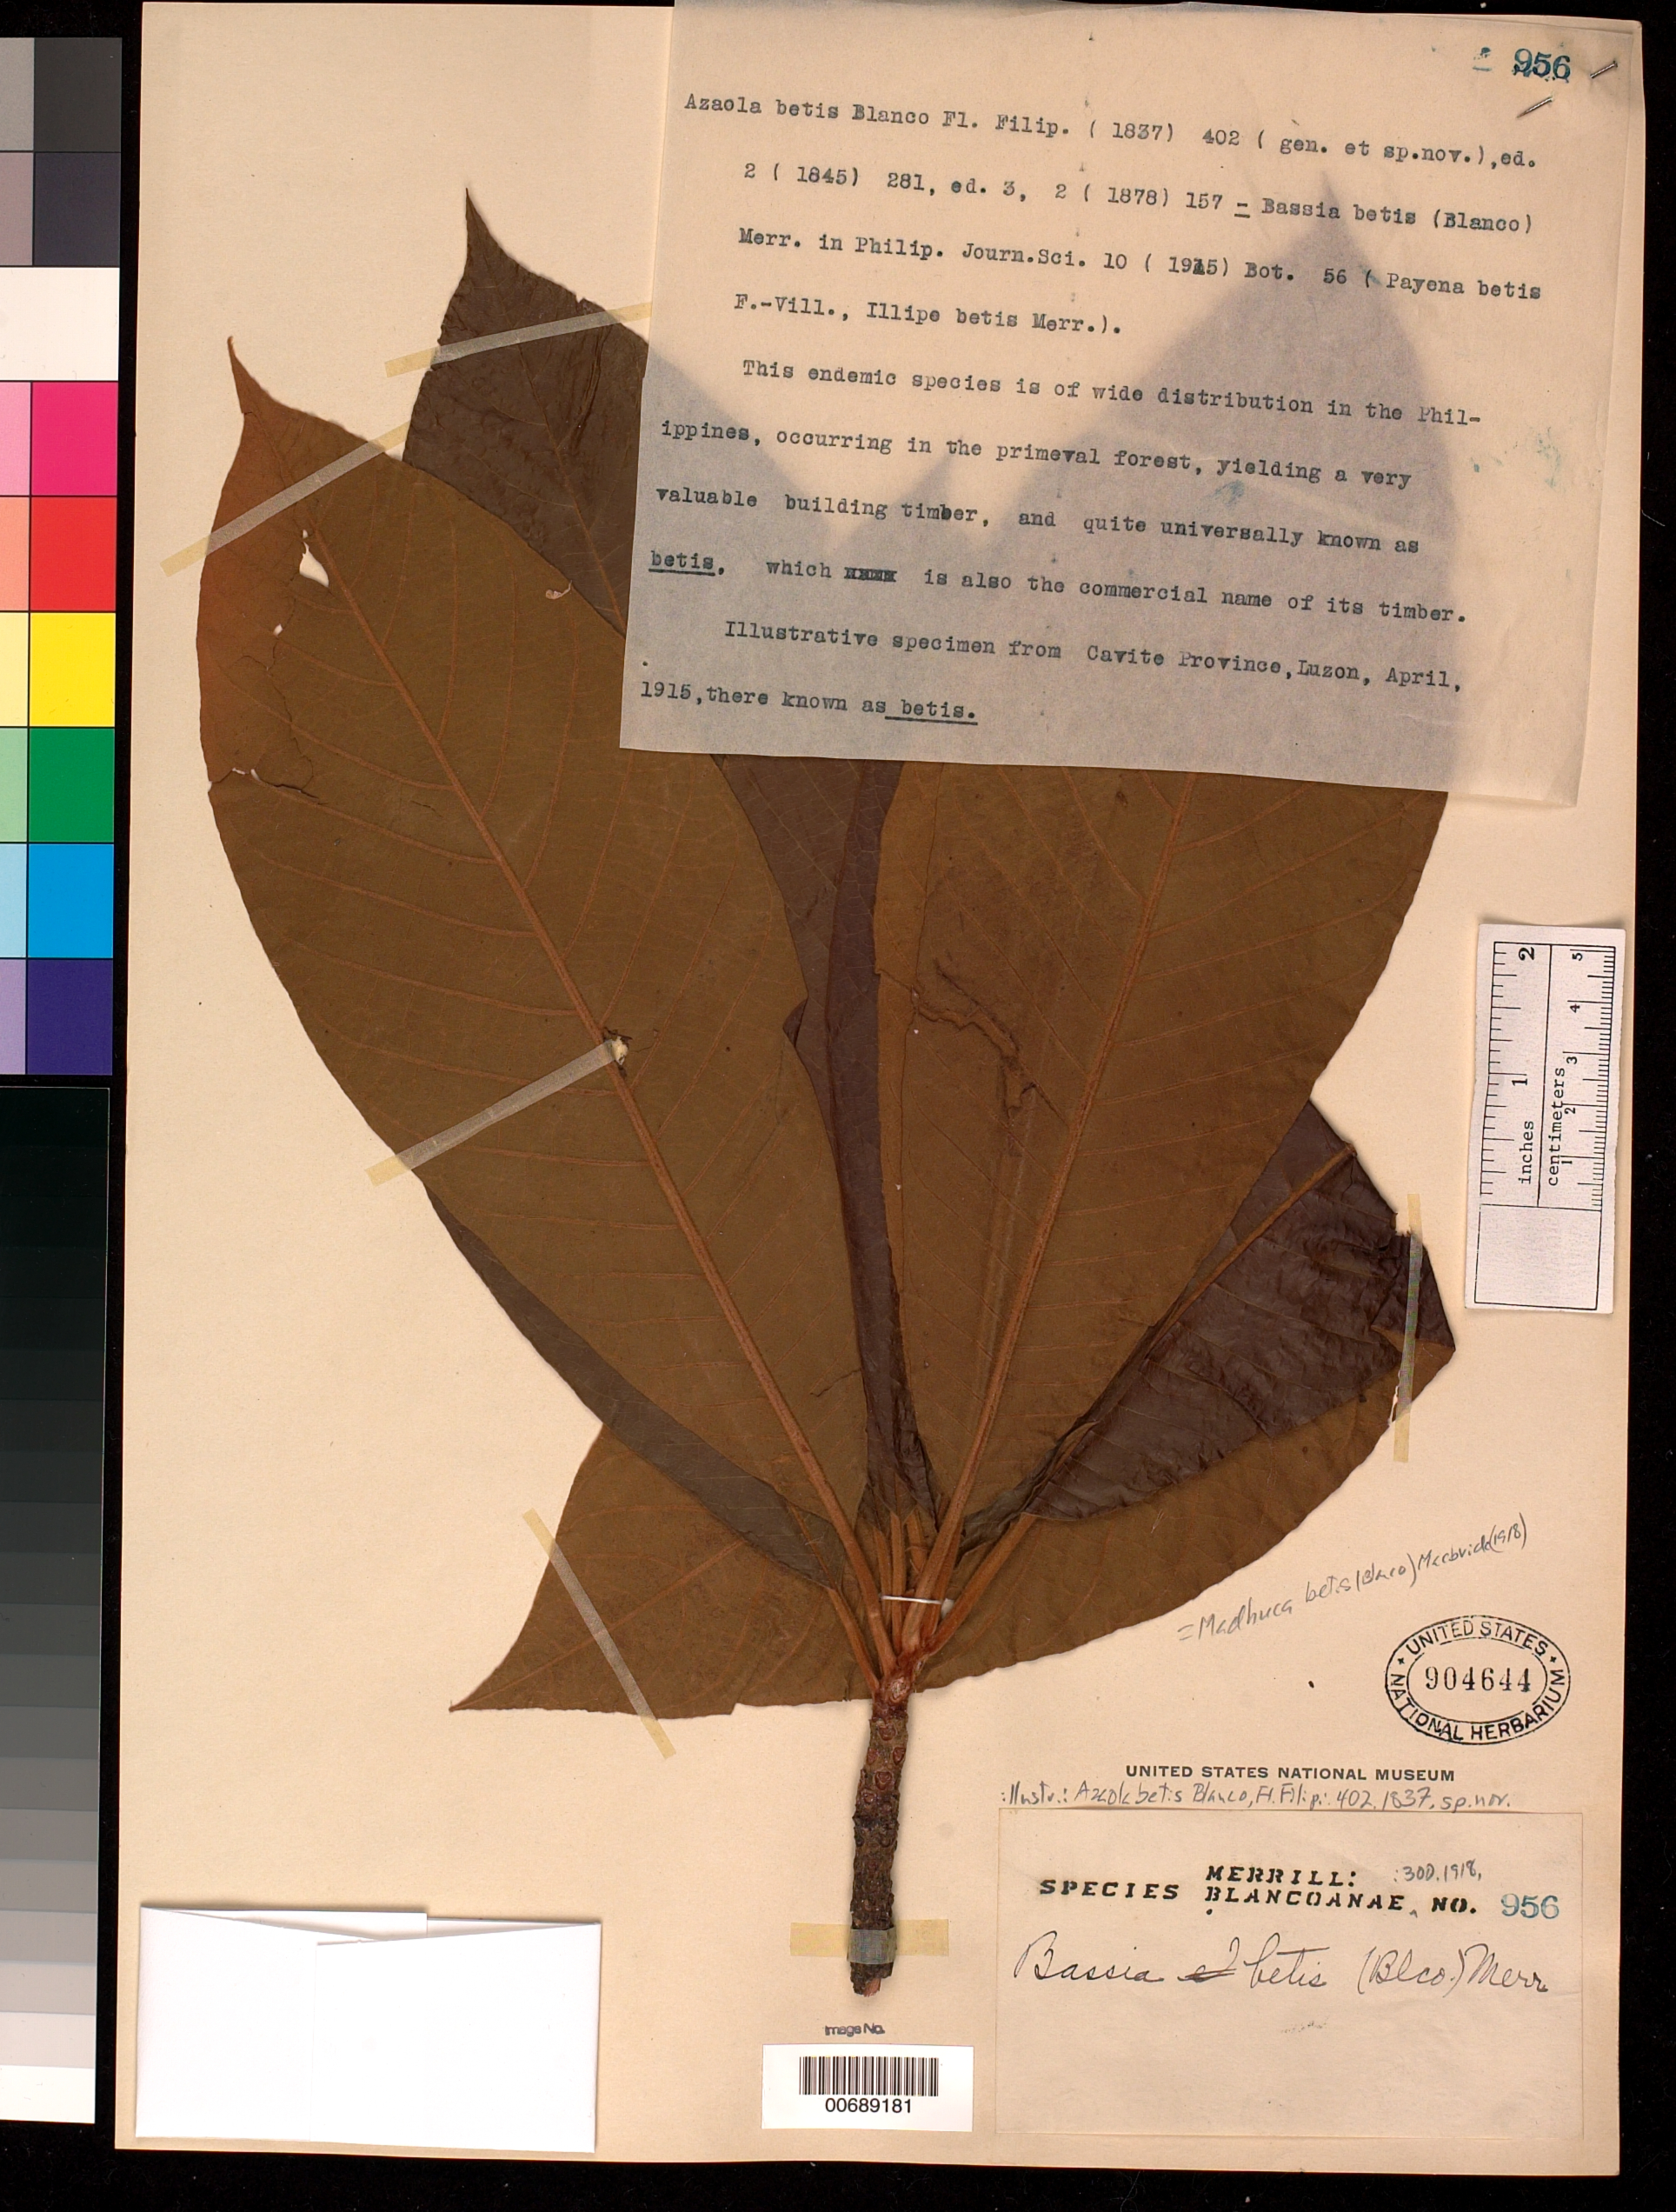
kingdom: Plantae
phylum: Tracheophyta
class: Magnoliopsida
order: Ericales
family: Sapotaceae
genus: Madhuca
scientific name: Madhuca betis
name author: (Blanco) J.F. Macbr.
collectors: E. D. Merrill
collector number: Sp. Blancoan. 0956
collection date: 1915-04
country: Philippines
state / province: Calabarzon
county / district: Cavite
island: Luzon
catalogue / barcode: US 904644